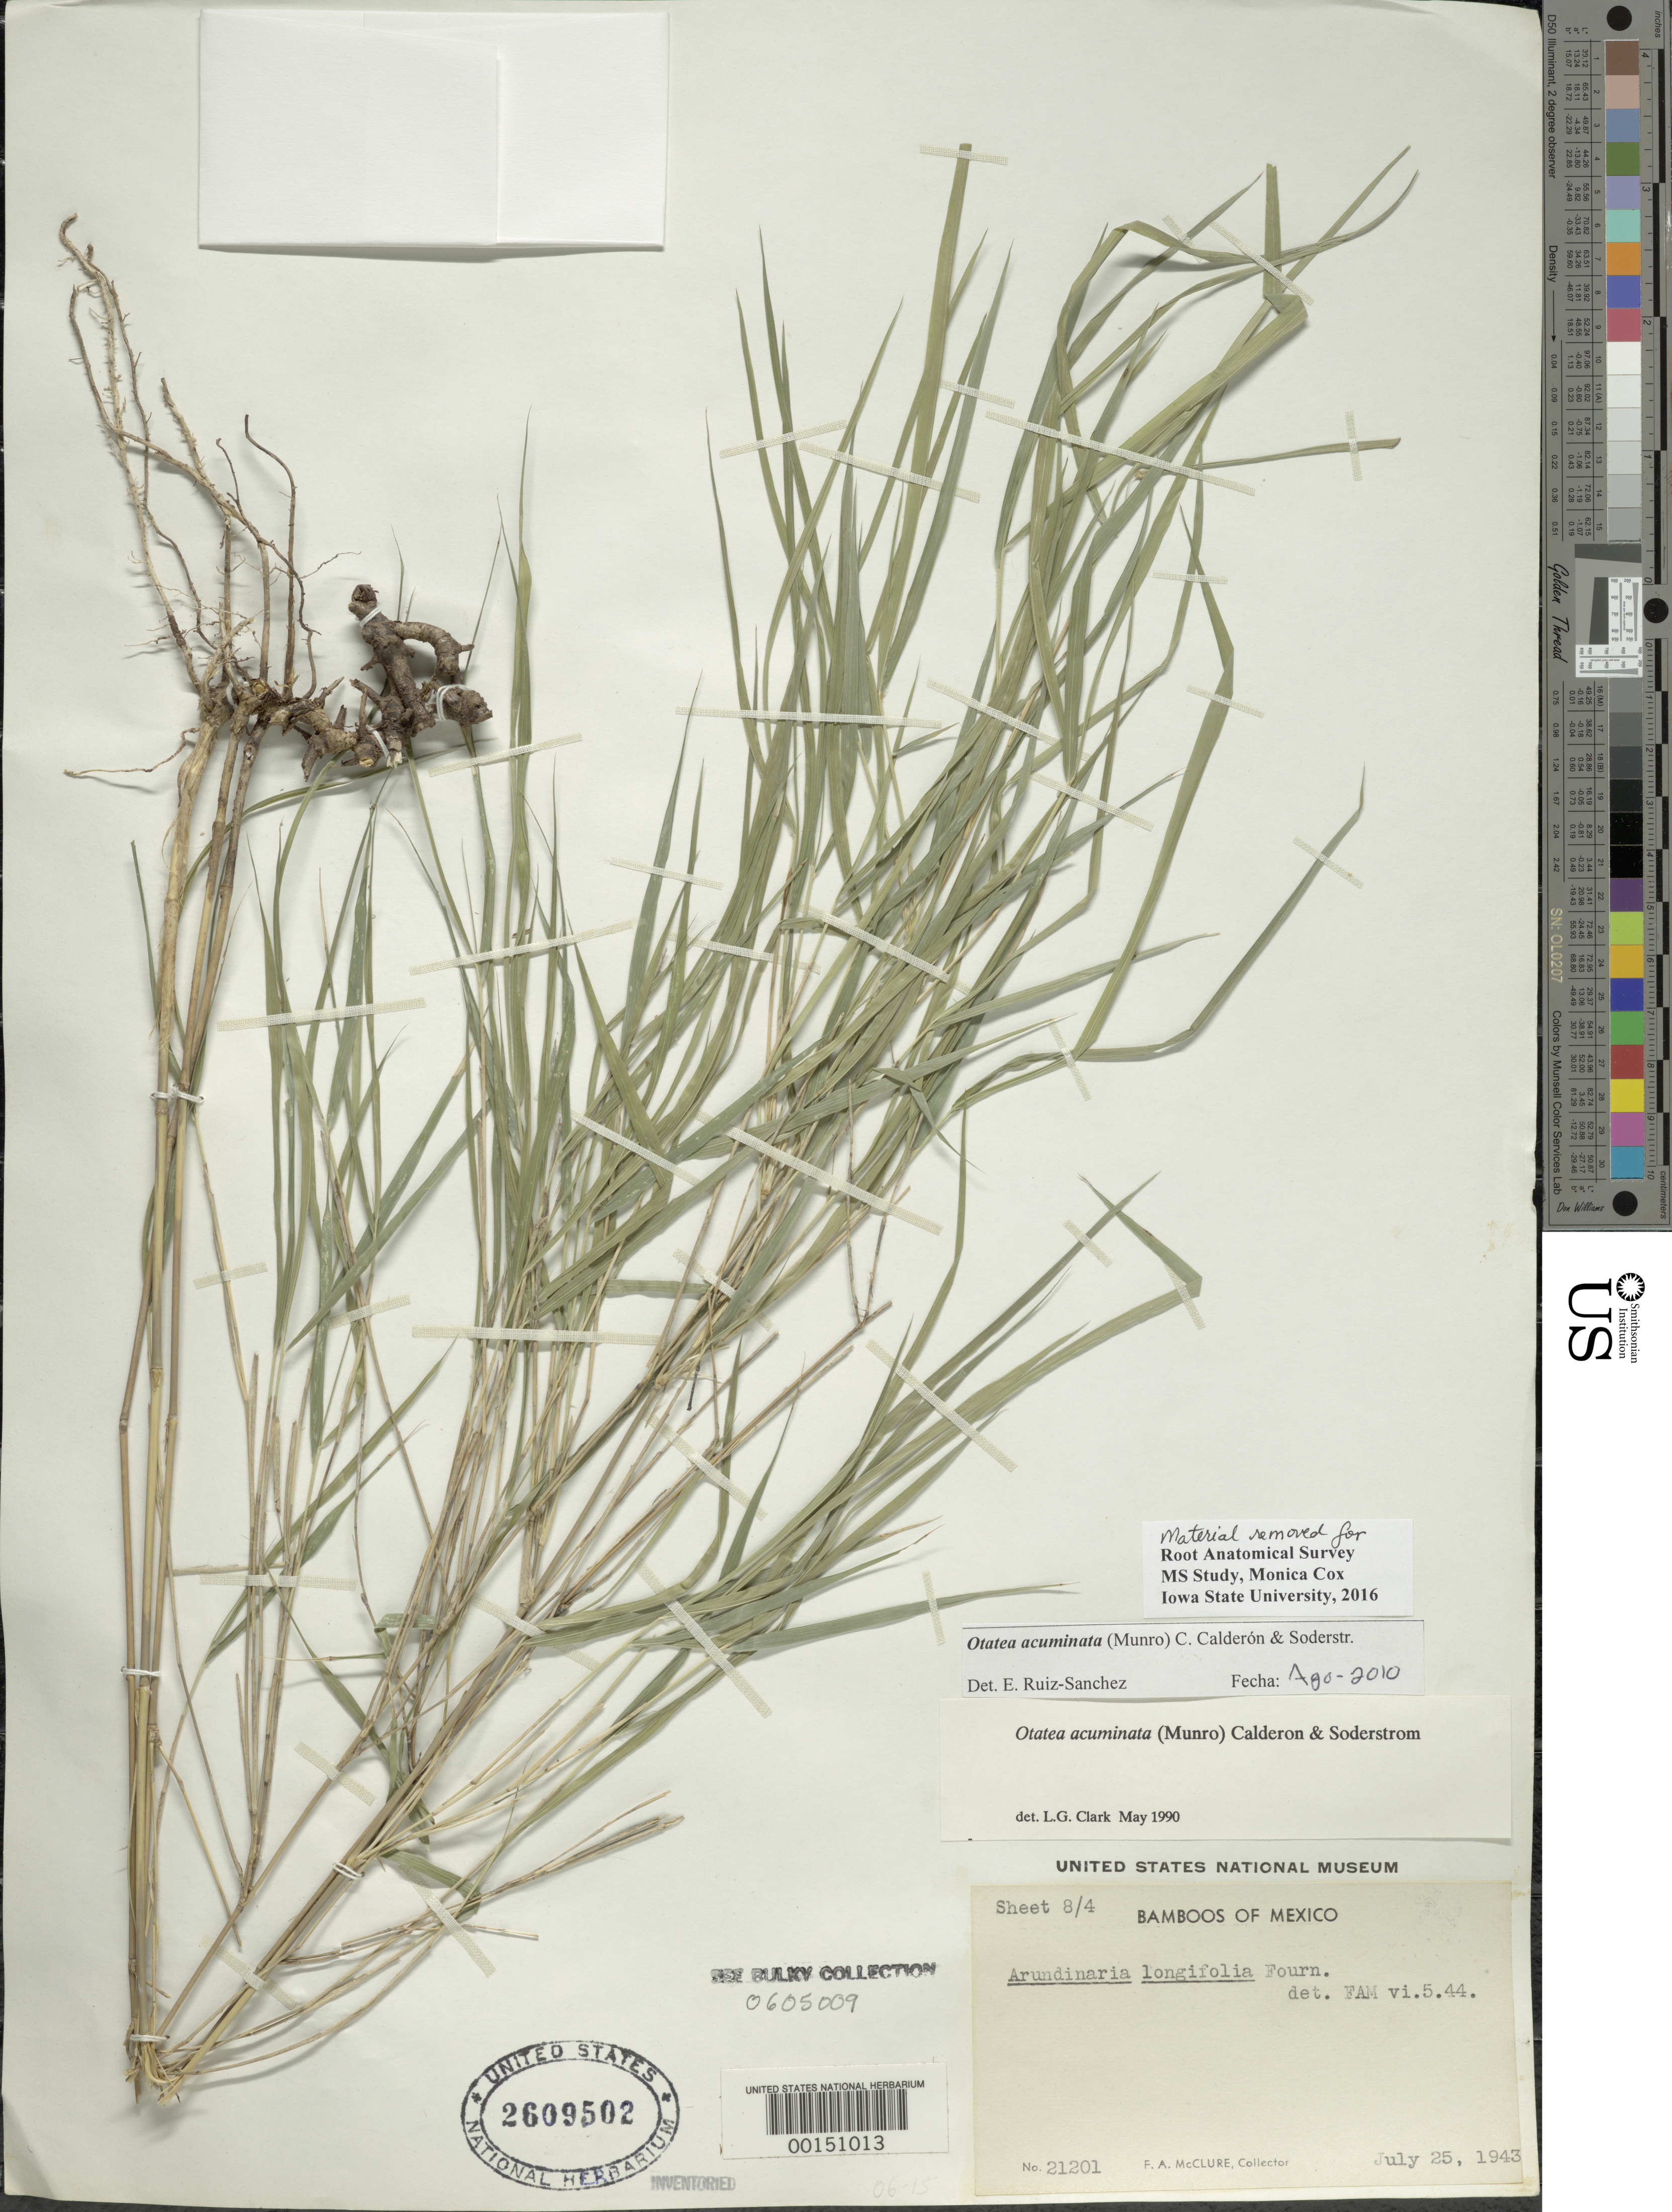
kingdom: Plantae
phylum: Tracheophyta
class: Liliopsida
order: Poales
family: Poaceae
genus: Otatea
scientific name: Otatea acuminata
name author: (Munro) C. E. Calderón & Soderstr.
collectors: F. A. McClure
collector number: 21201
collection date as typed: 25 Jul 1943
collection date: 1943-07-25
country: Mexico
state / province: Puebla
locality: Cerro de Chantepec, 2 miles S of Pilcaye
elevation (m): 1281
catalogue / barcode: US 2609502